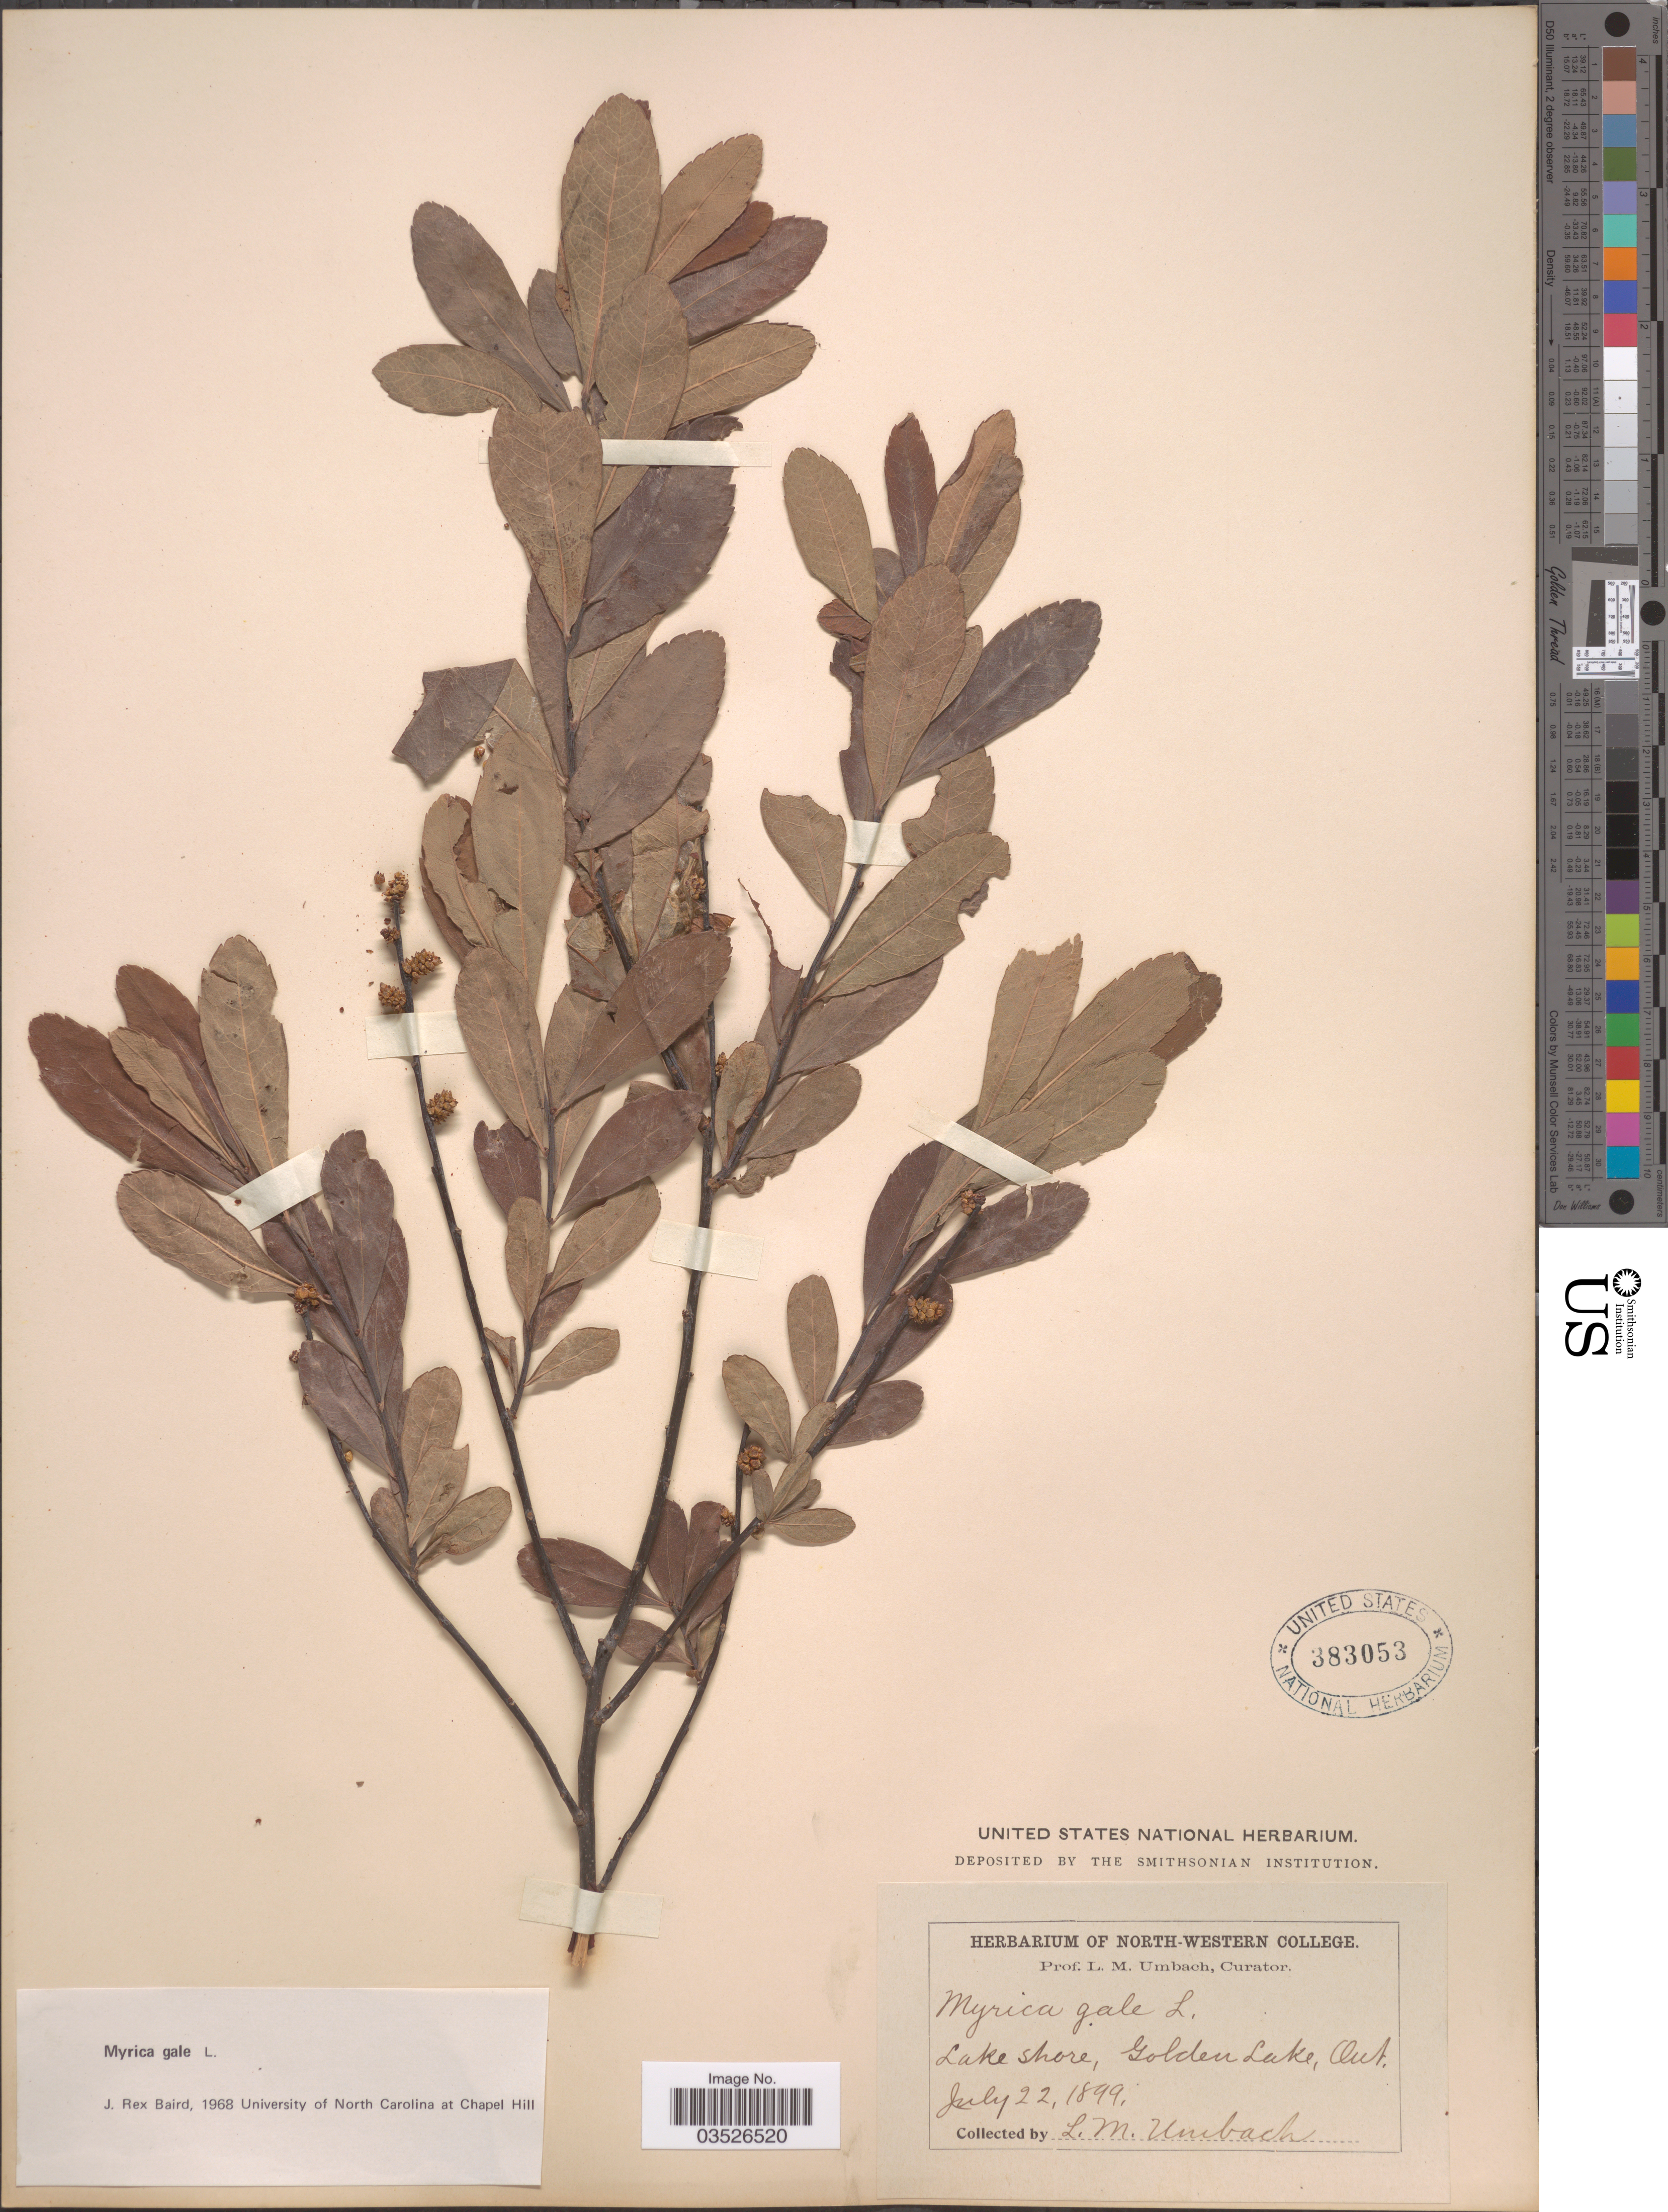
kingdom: Plantae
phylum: Tracheophyta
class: Magnoliopsida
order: Fagales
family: Myricaceae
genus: Myrica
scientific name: Myrica gale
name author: L.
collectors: L. M. Umbach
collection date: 1899-07-22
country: Canada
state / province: Ontario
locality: Lake shore, Golden Lake.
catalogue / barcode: US 383053